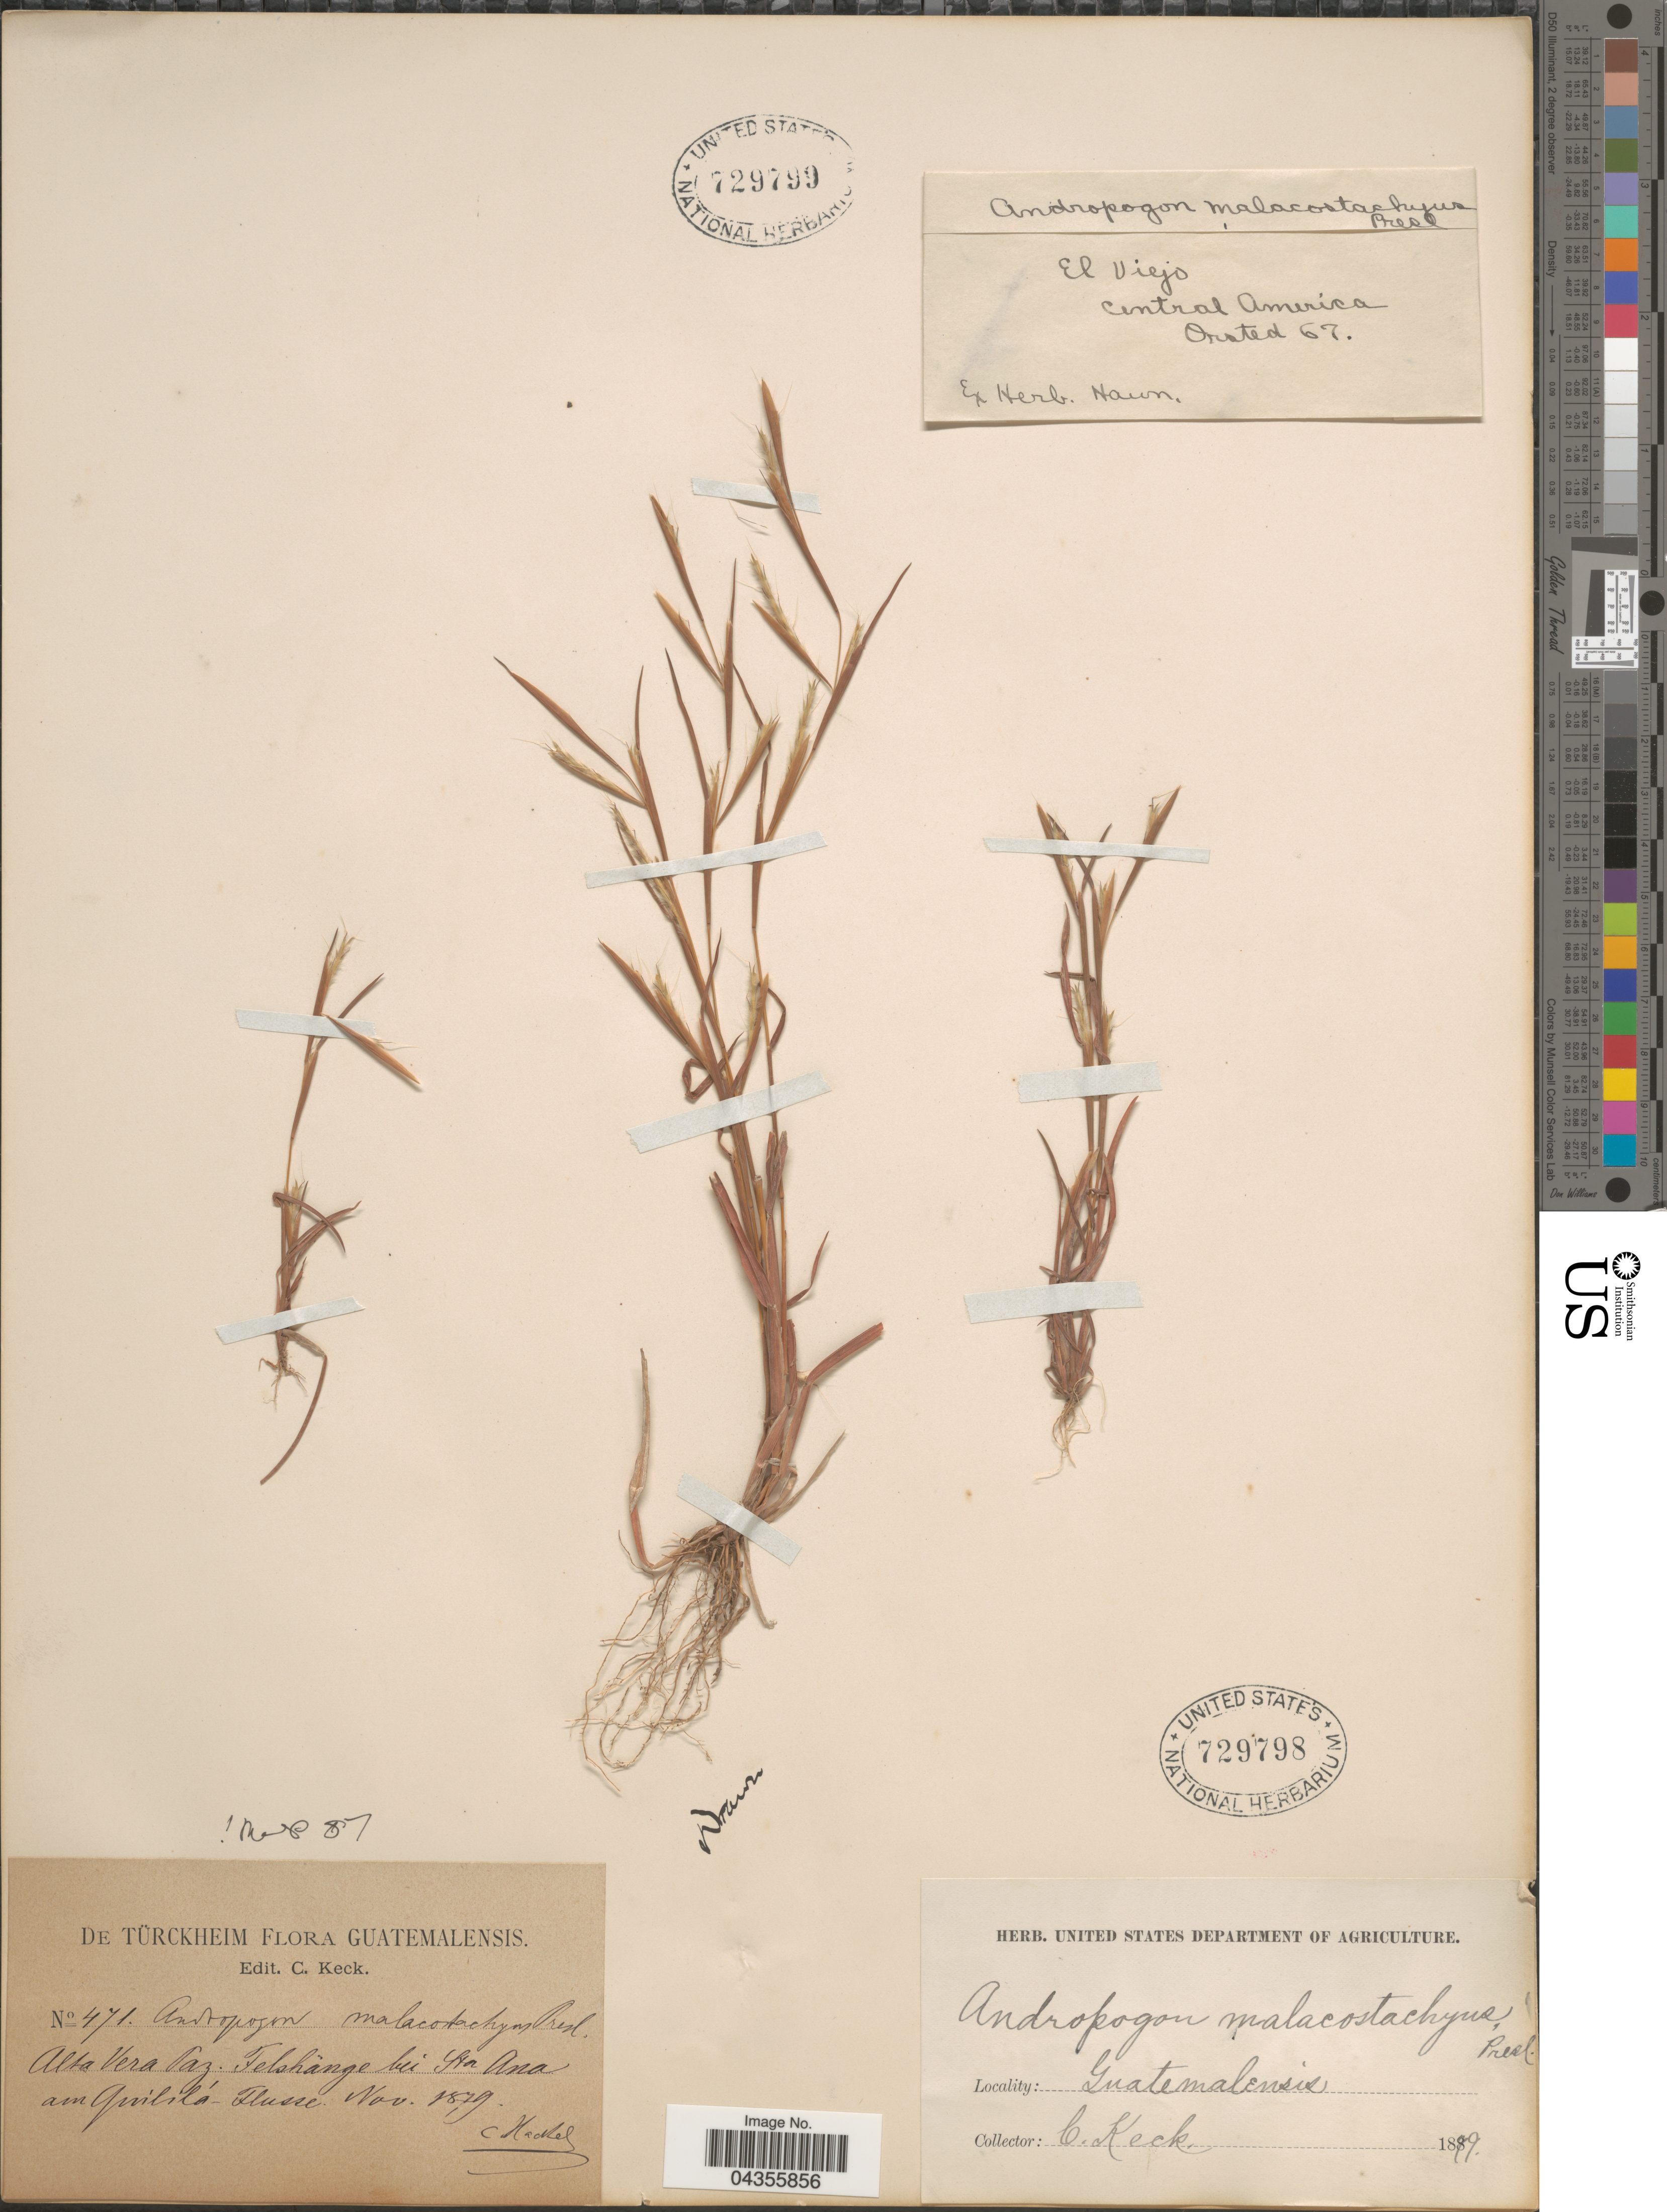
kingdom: Plantae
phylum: Tracheophyta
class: Liliopsida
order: Poales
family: Poaceae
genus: Schizachyrium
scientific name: Schizachyrium malacostachyum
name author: (J. Presl) Nash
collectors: C. Keck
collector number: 471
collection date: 1879-11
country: Guatemala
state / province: Alta Verapaz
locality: Alta Vera Paz. Felshänge bei Sta Ana am Quililá.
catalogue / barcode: US 729798-2